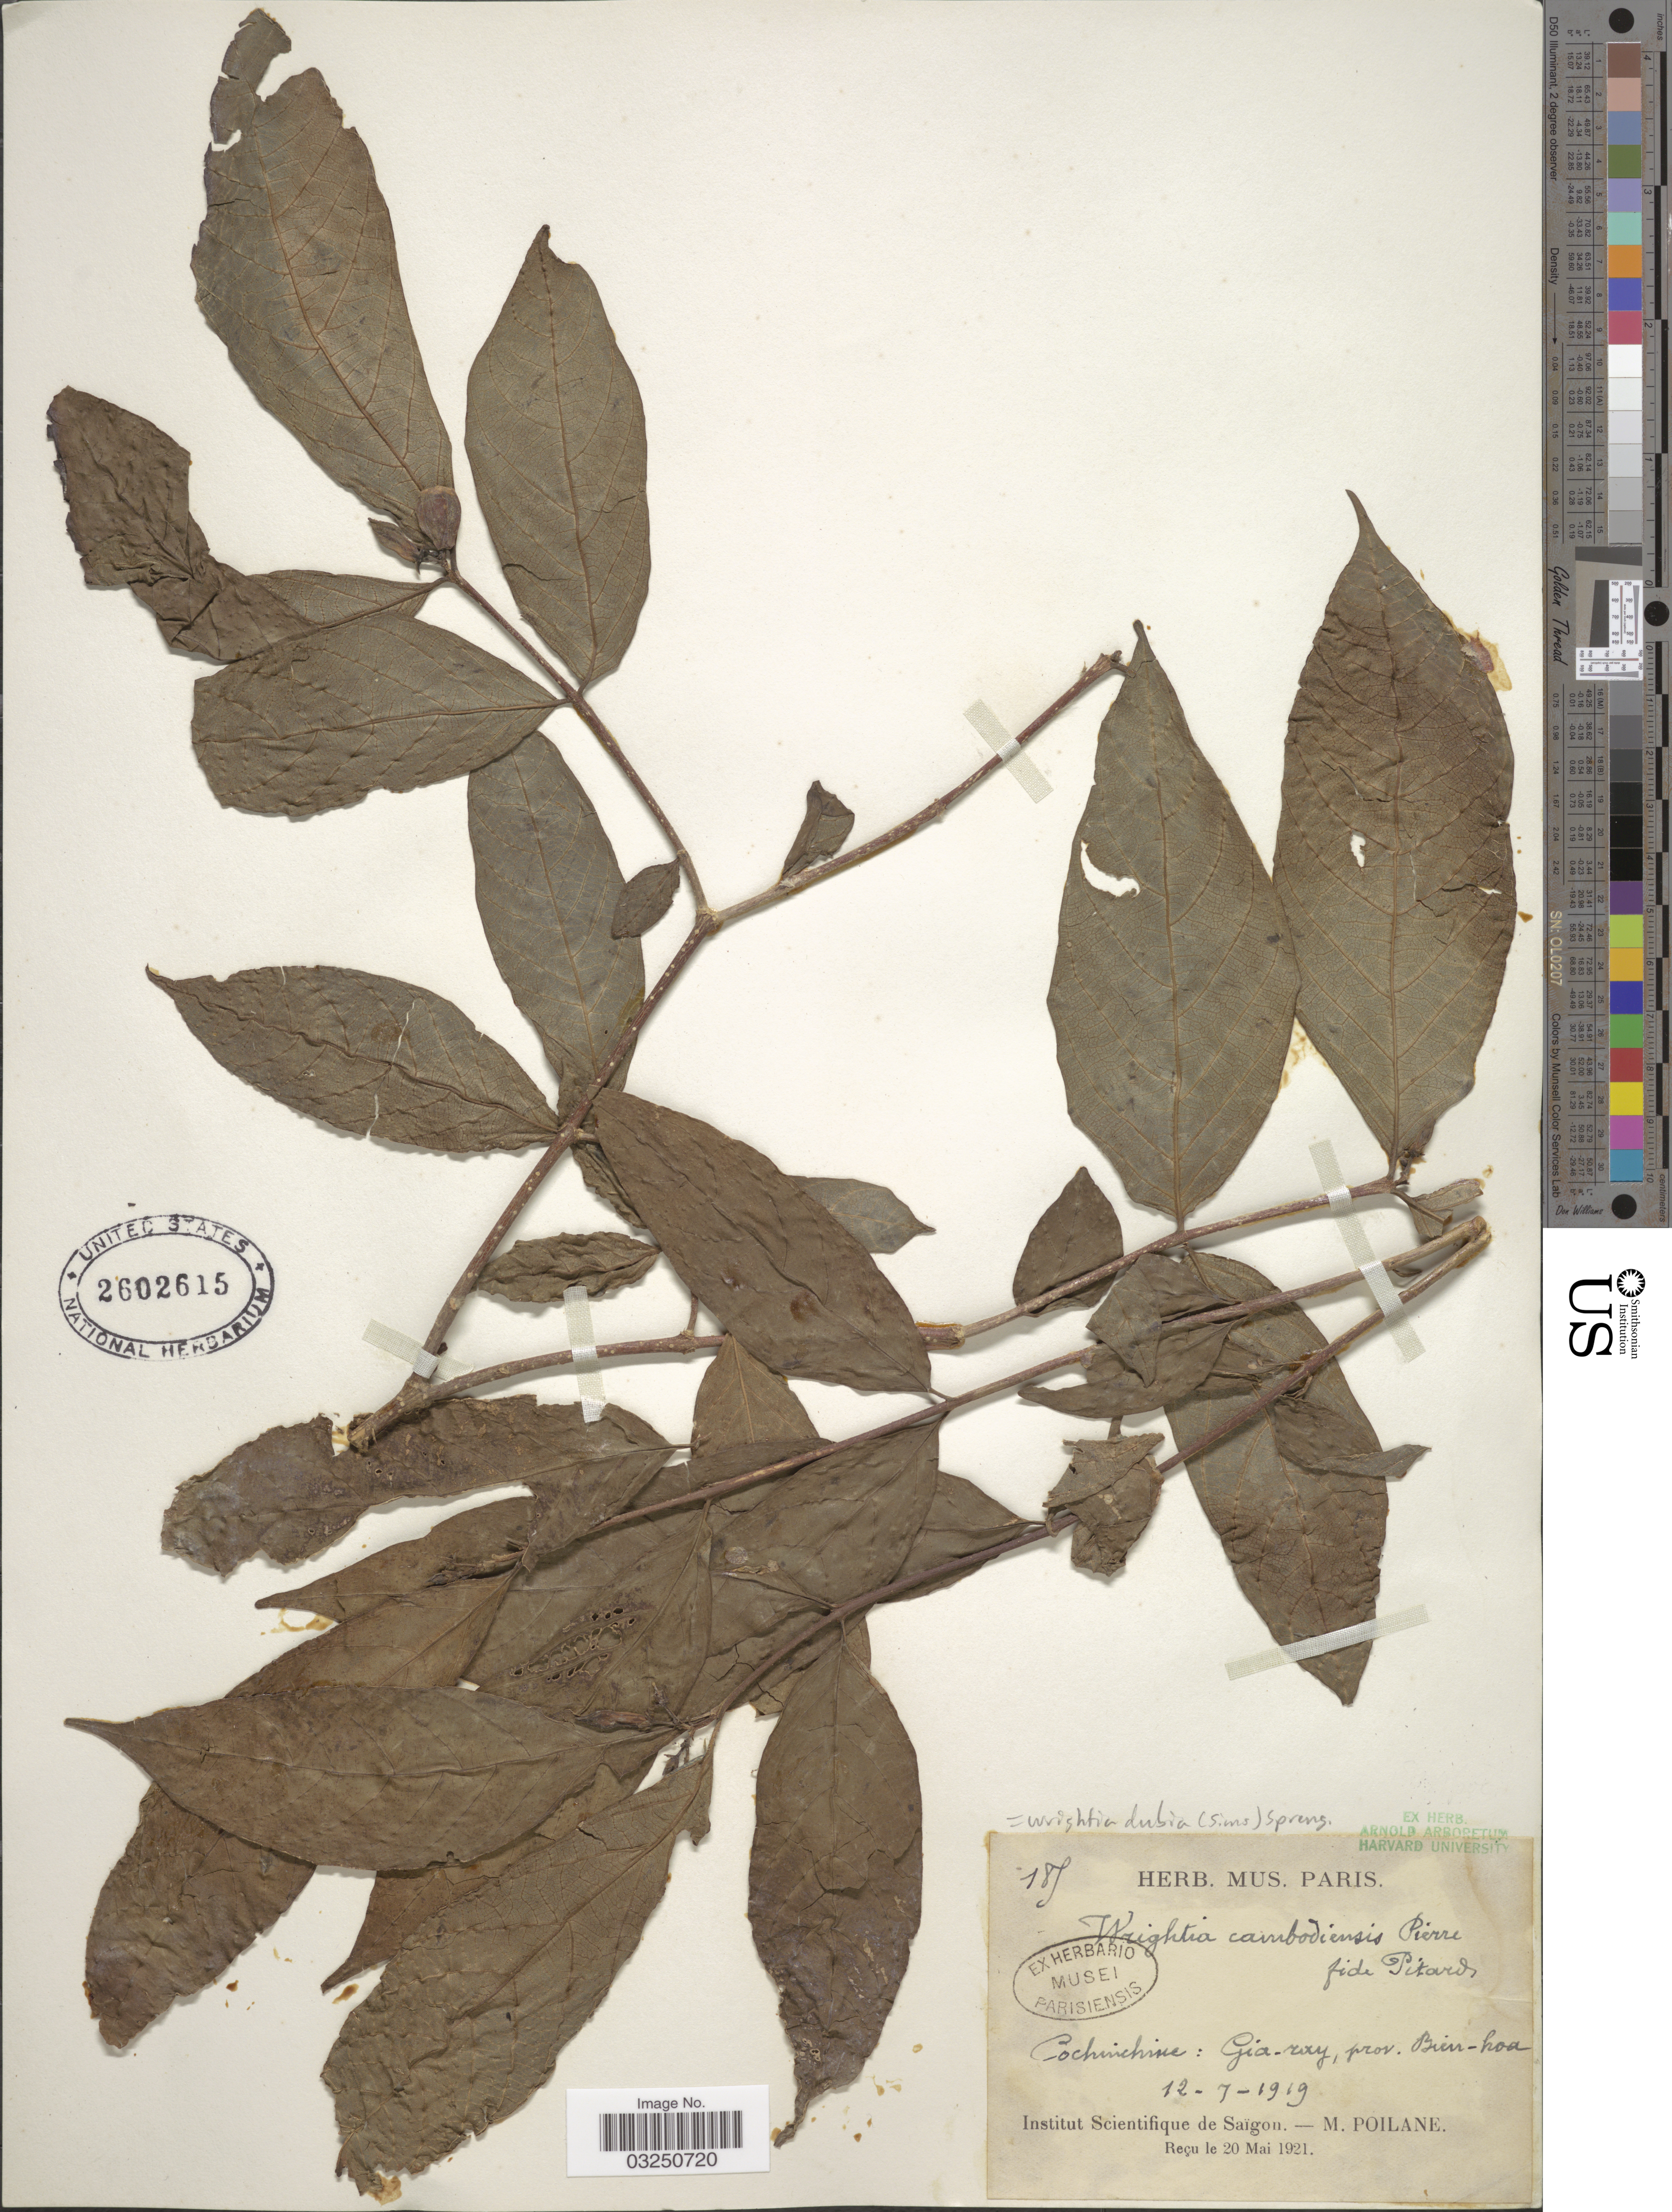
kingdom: Plantae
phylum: Tracheophyta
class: Magnoliopsida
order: Gentianales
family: Apocynaceae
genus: Wrightia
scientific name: Wrightia dubia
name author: (Sims) Spreng.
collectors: M. Poilane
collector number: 185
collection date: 1919-07-12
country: Vietnam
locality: Cochinchine: Gia-ray, prov. Bien-hoa.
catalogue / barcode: US 2602615